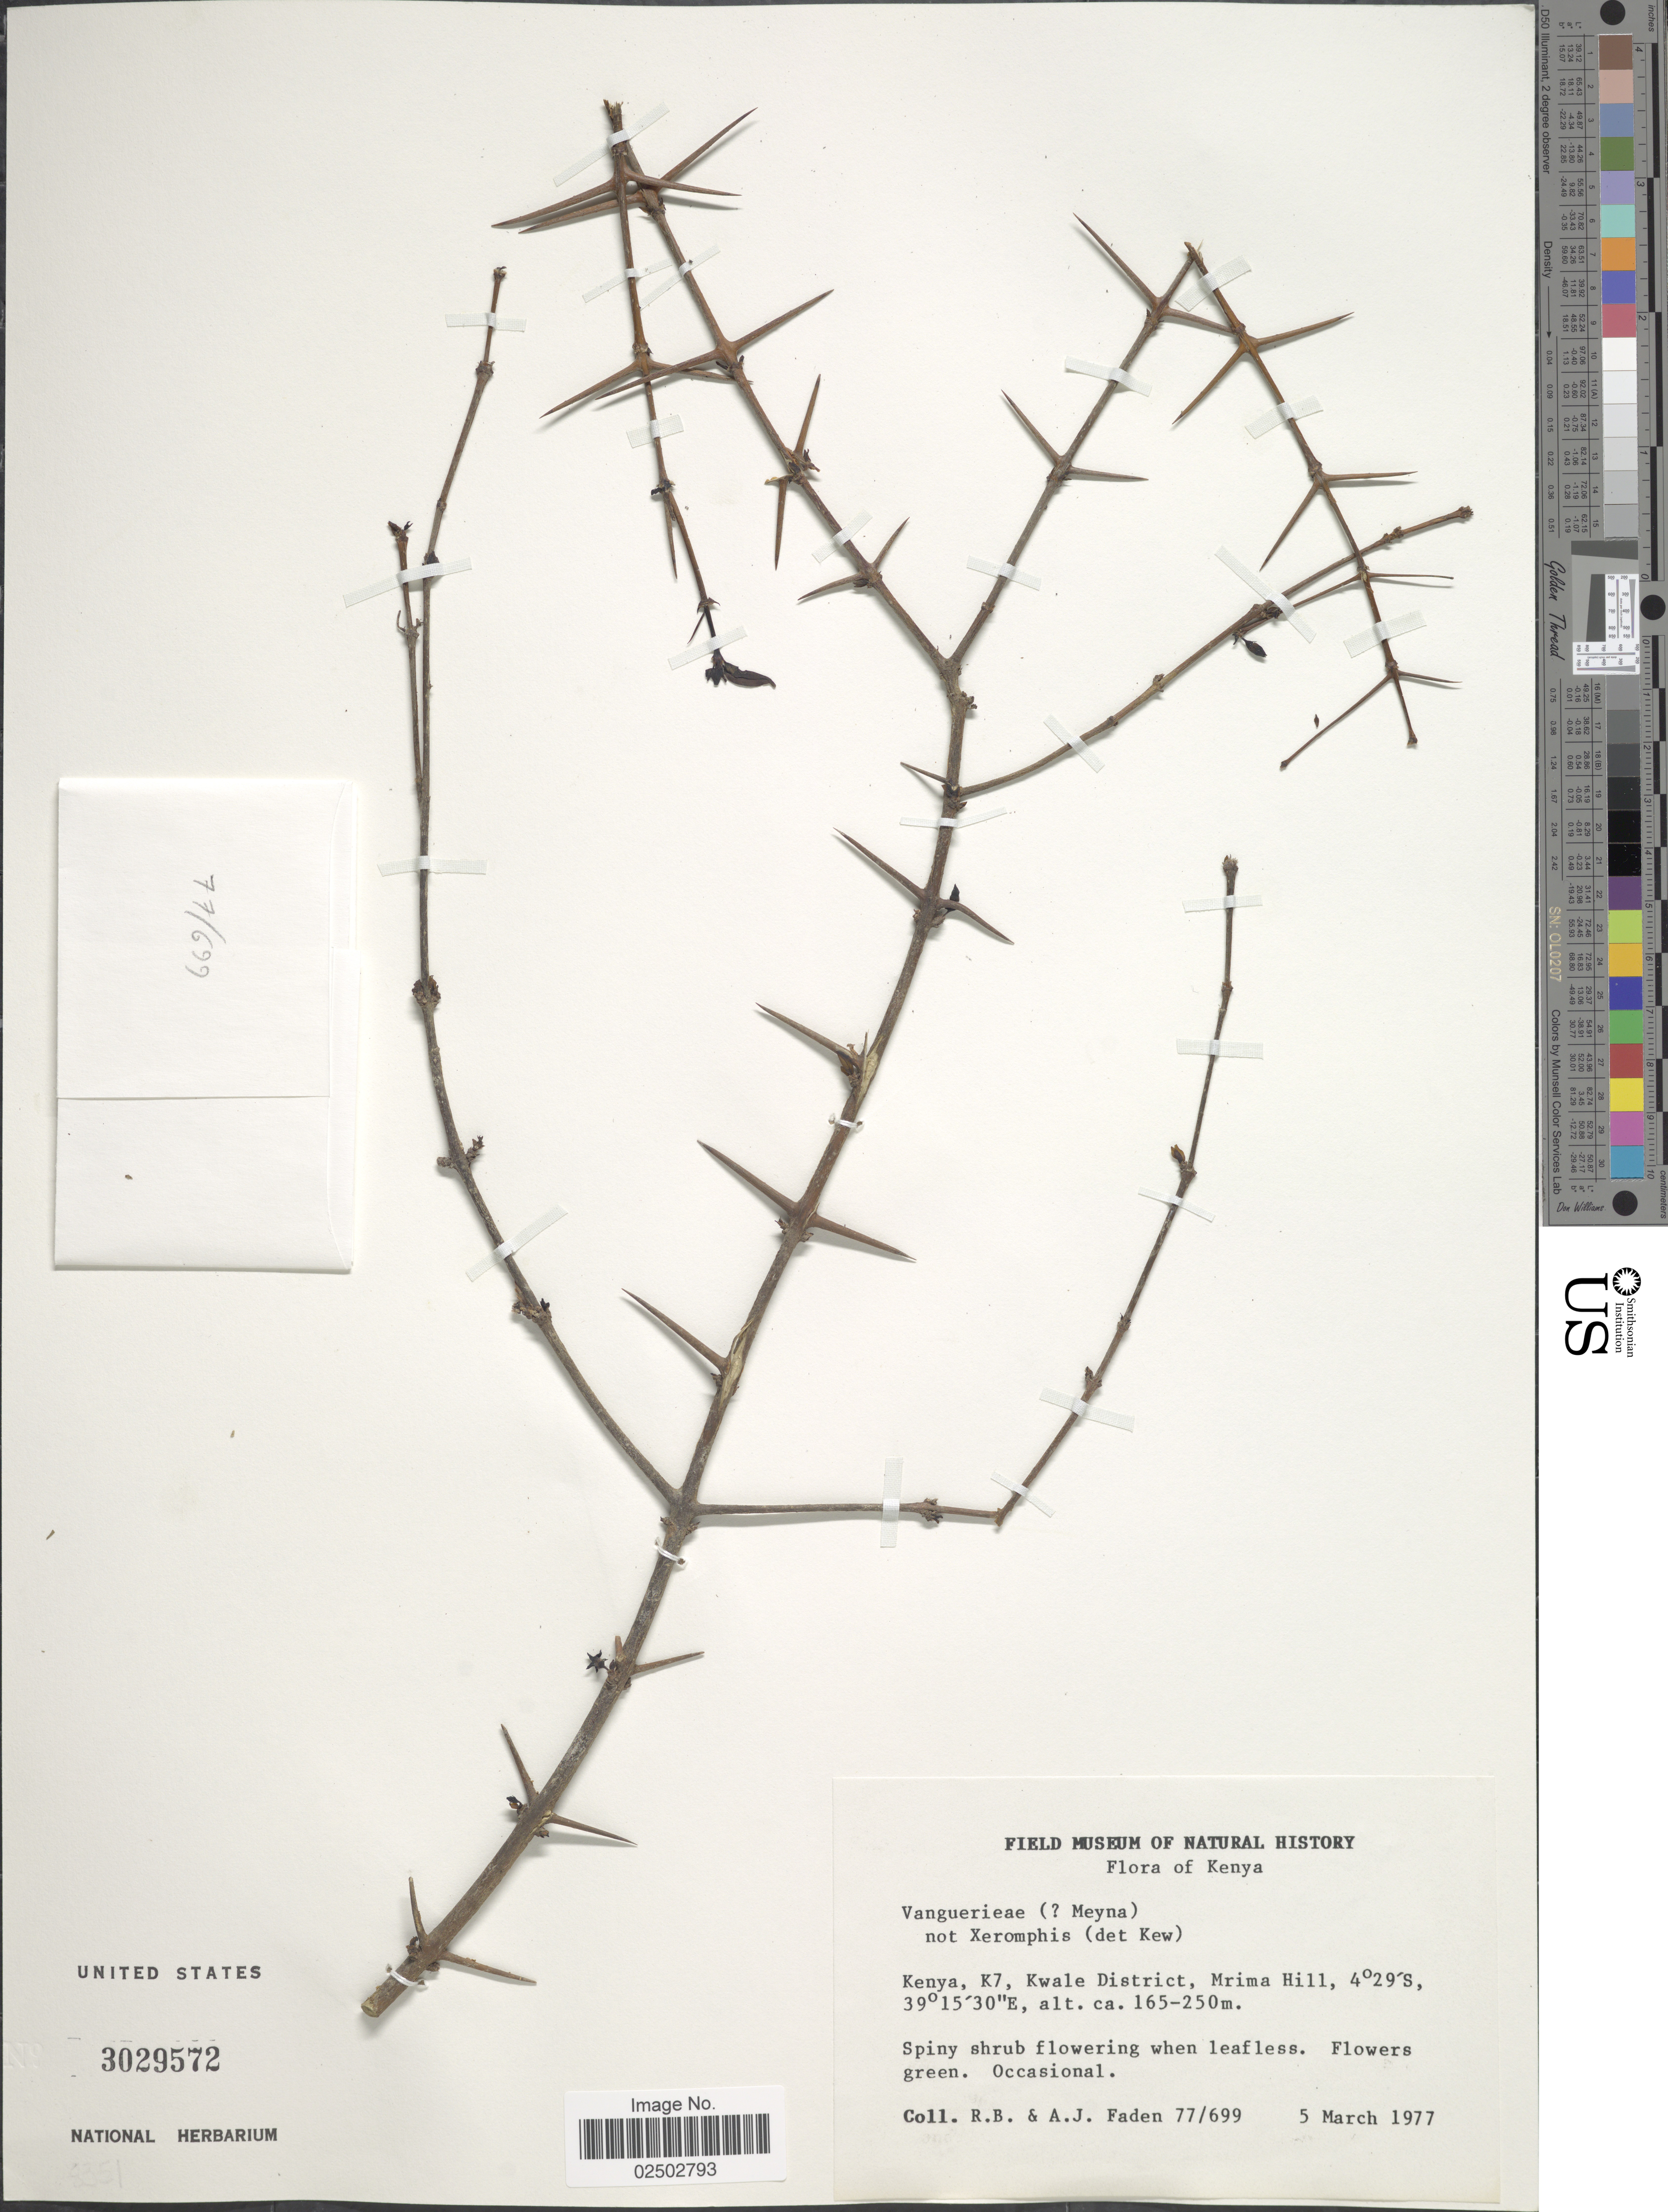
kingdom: Plantae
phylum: Tracheophyta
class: Magnoliopsida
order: Gentianales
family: Rubiaceae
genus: Vangueria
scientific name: Vangueria sp.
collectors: R. B. Faden & A. J. Faden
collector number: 77/699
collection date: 1977-03-05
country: Kenya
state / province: Kwale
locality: Kenya, K7, Kwale District, Mrima Hill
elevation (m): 165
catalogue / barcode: US 3029572